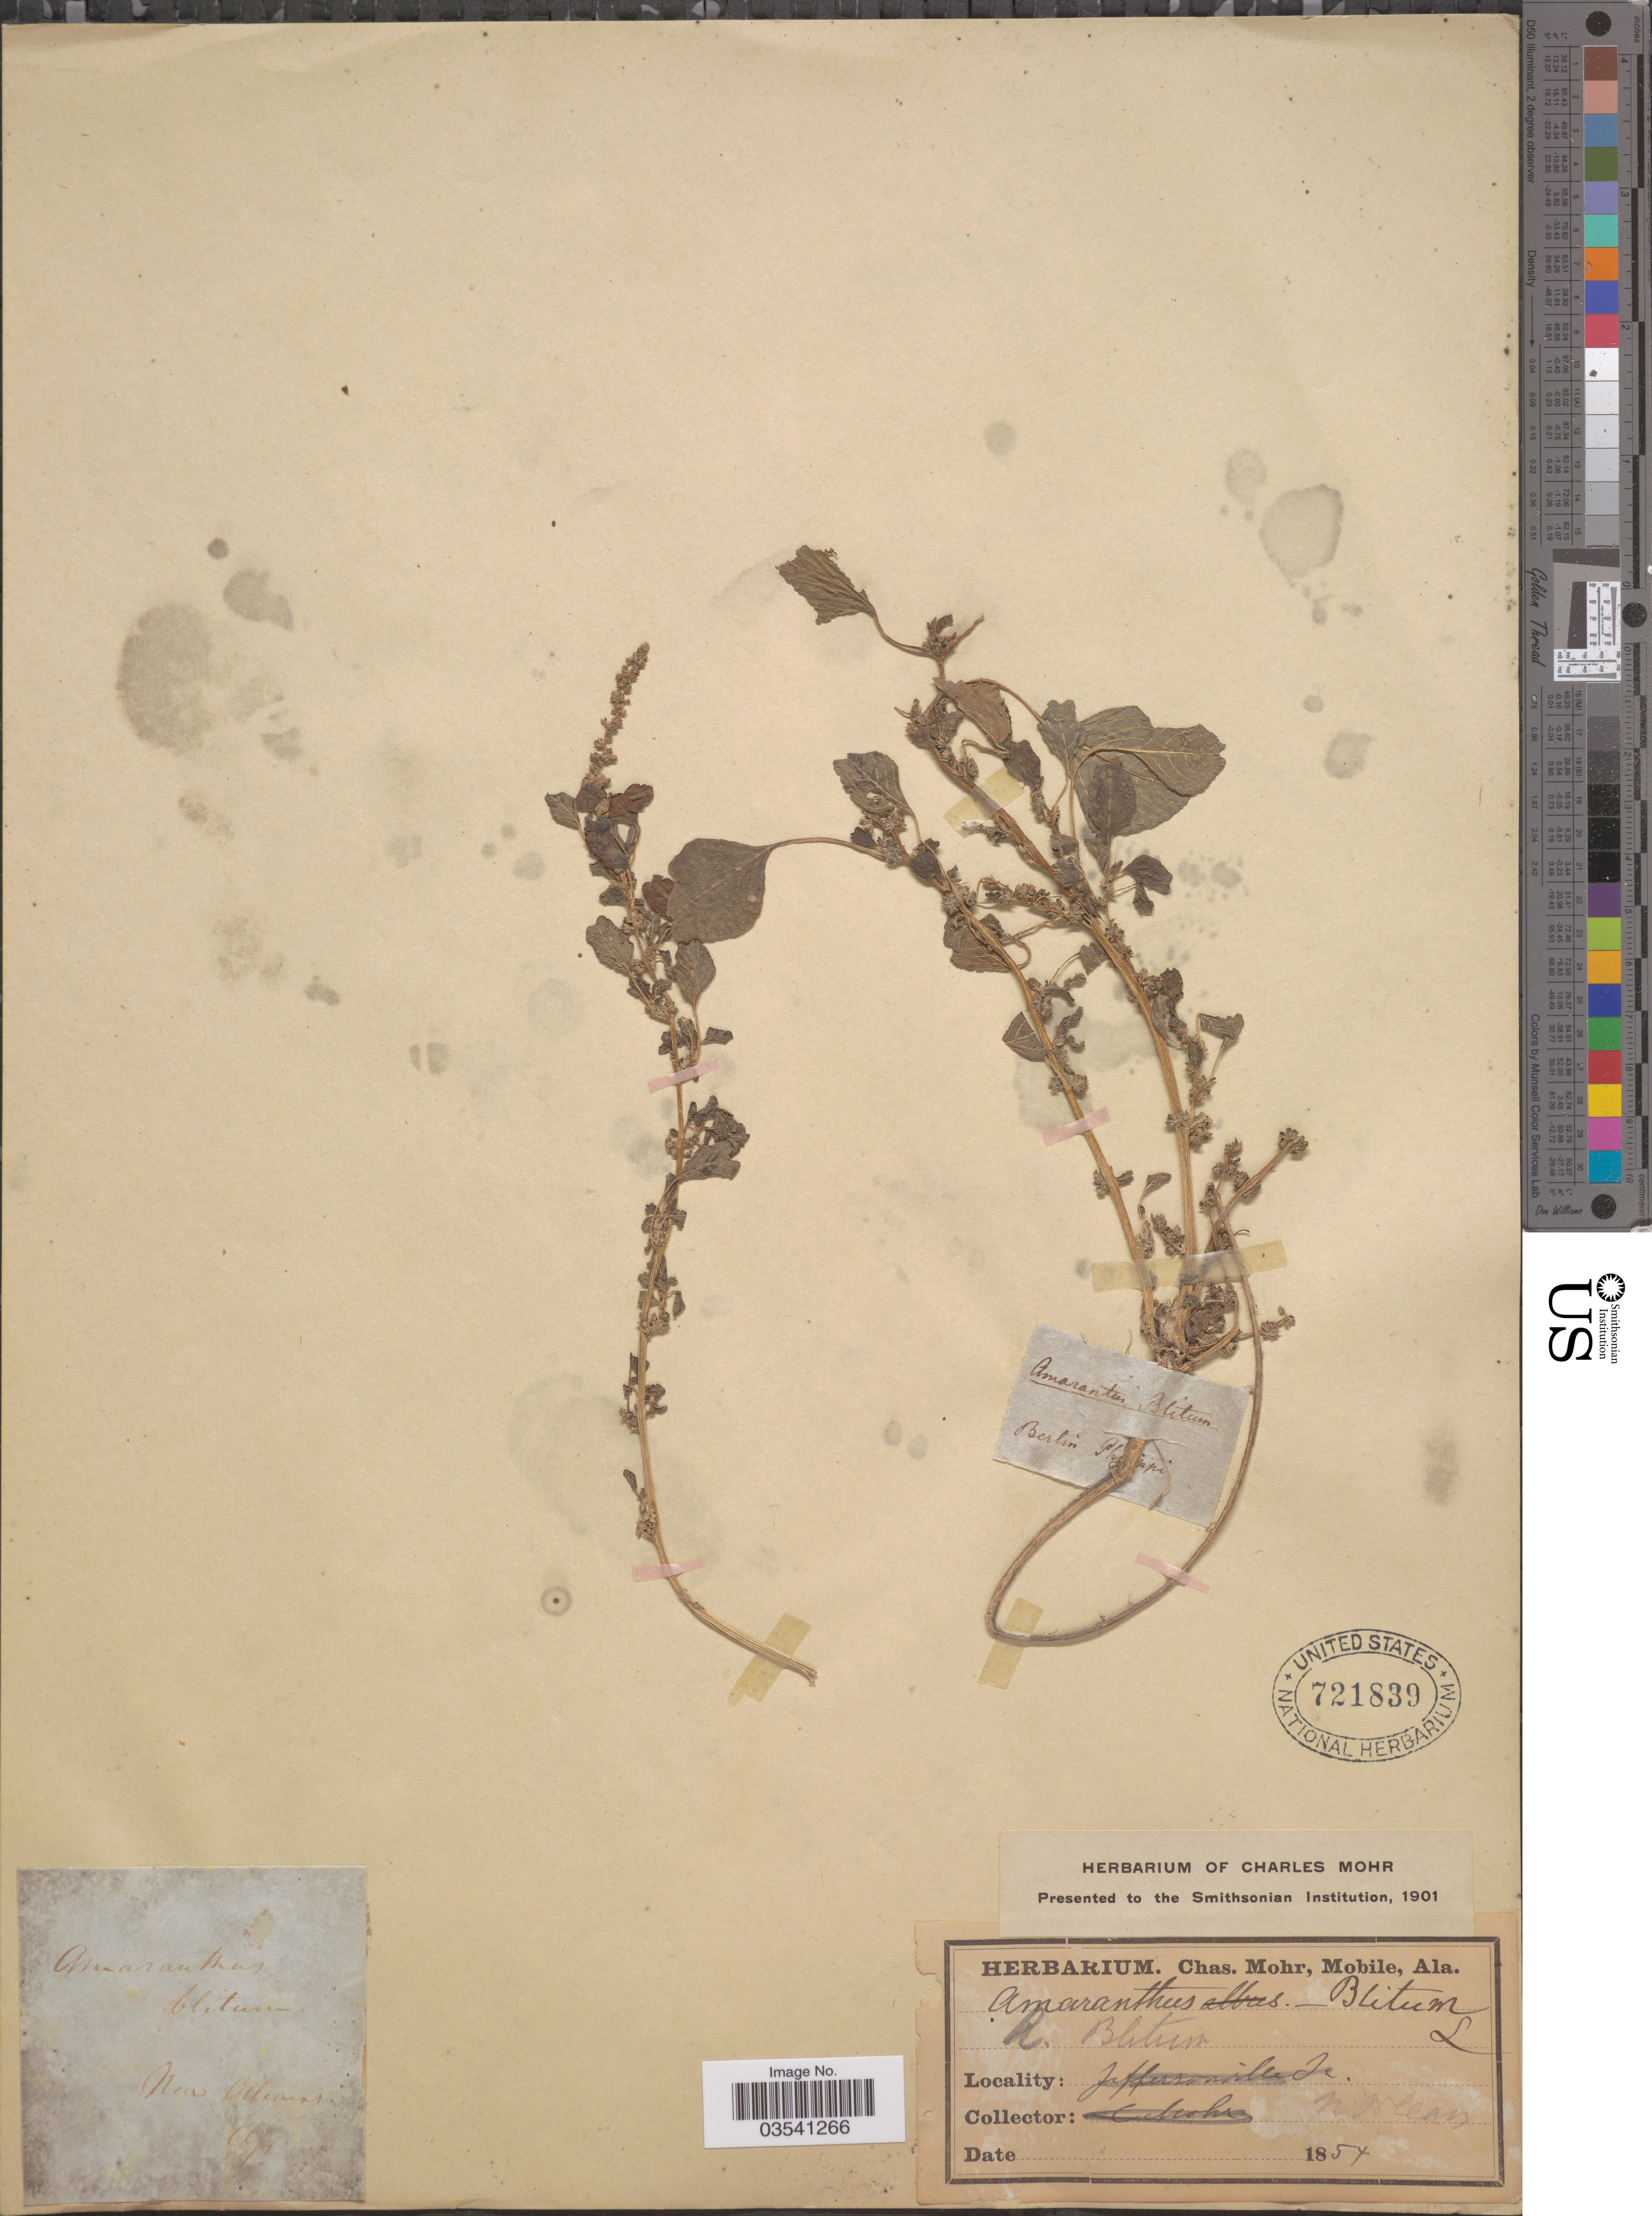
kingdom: Plantae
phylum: Tracheophyta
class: Magnoliopsida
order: Caryophyllales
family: Amaranthaceae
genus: Amaranthus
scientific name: Amaranthus viridis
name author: L.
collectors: Mohr, C. T. (herbarium)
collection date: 1854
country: United States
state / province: Alabama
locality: New Orleans.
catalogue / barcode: US 721839